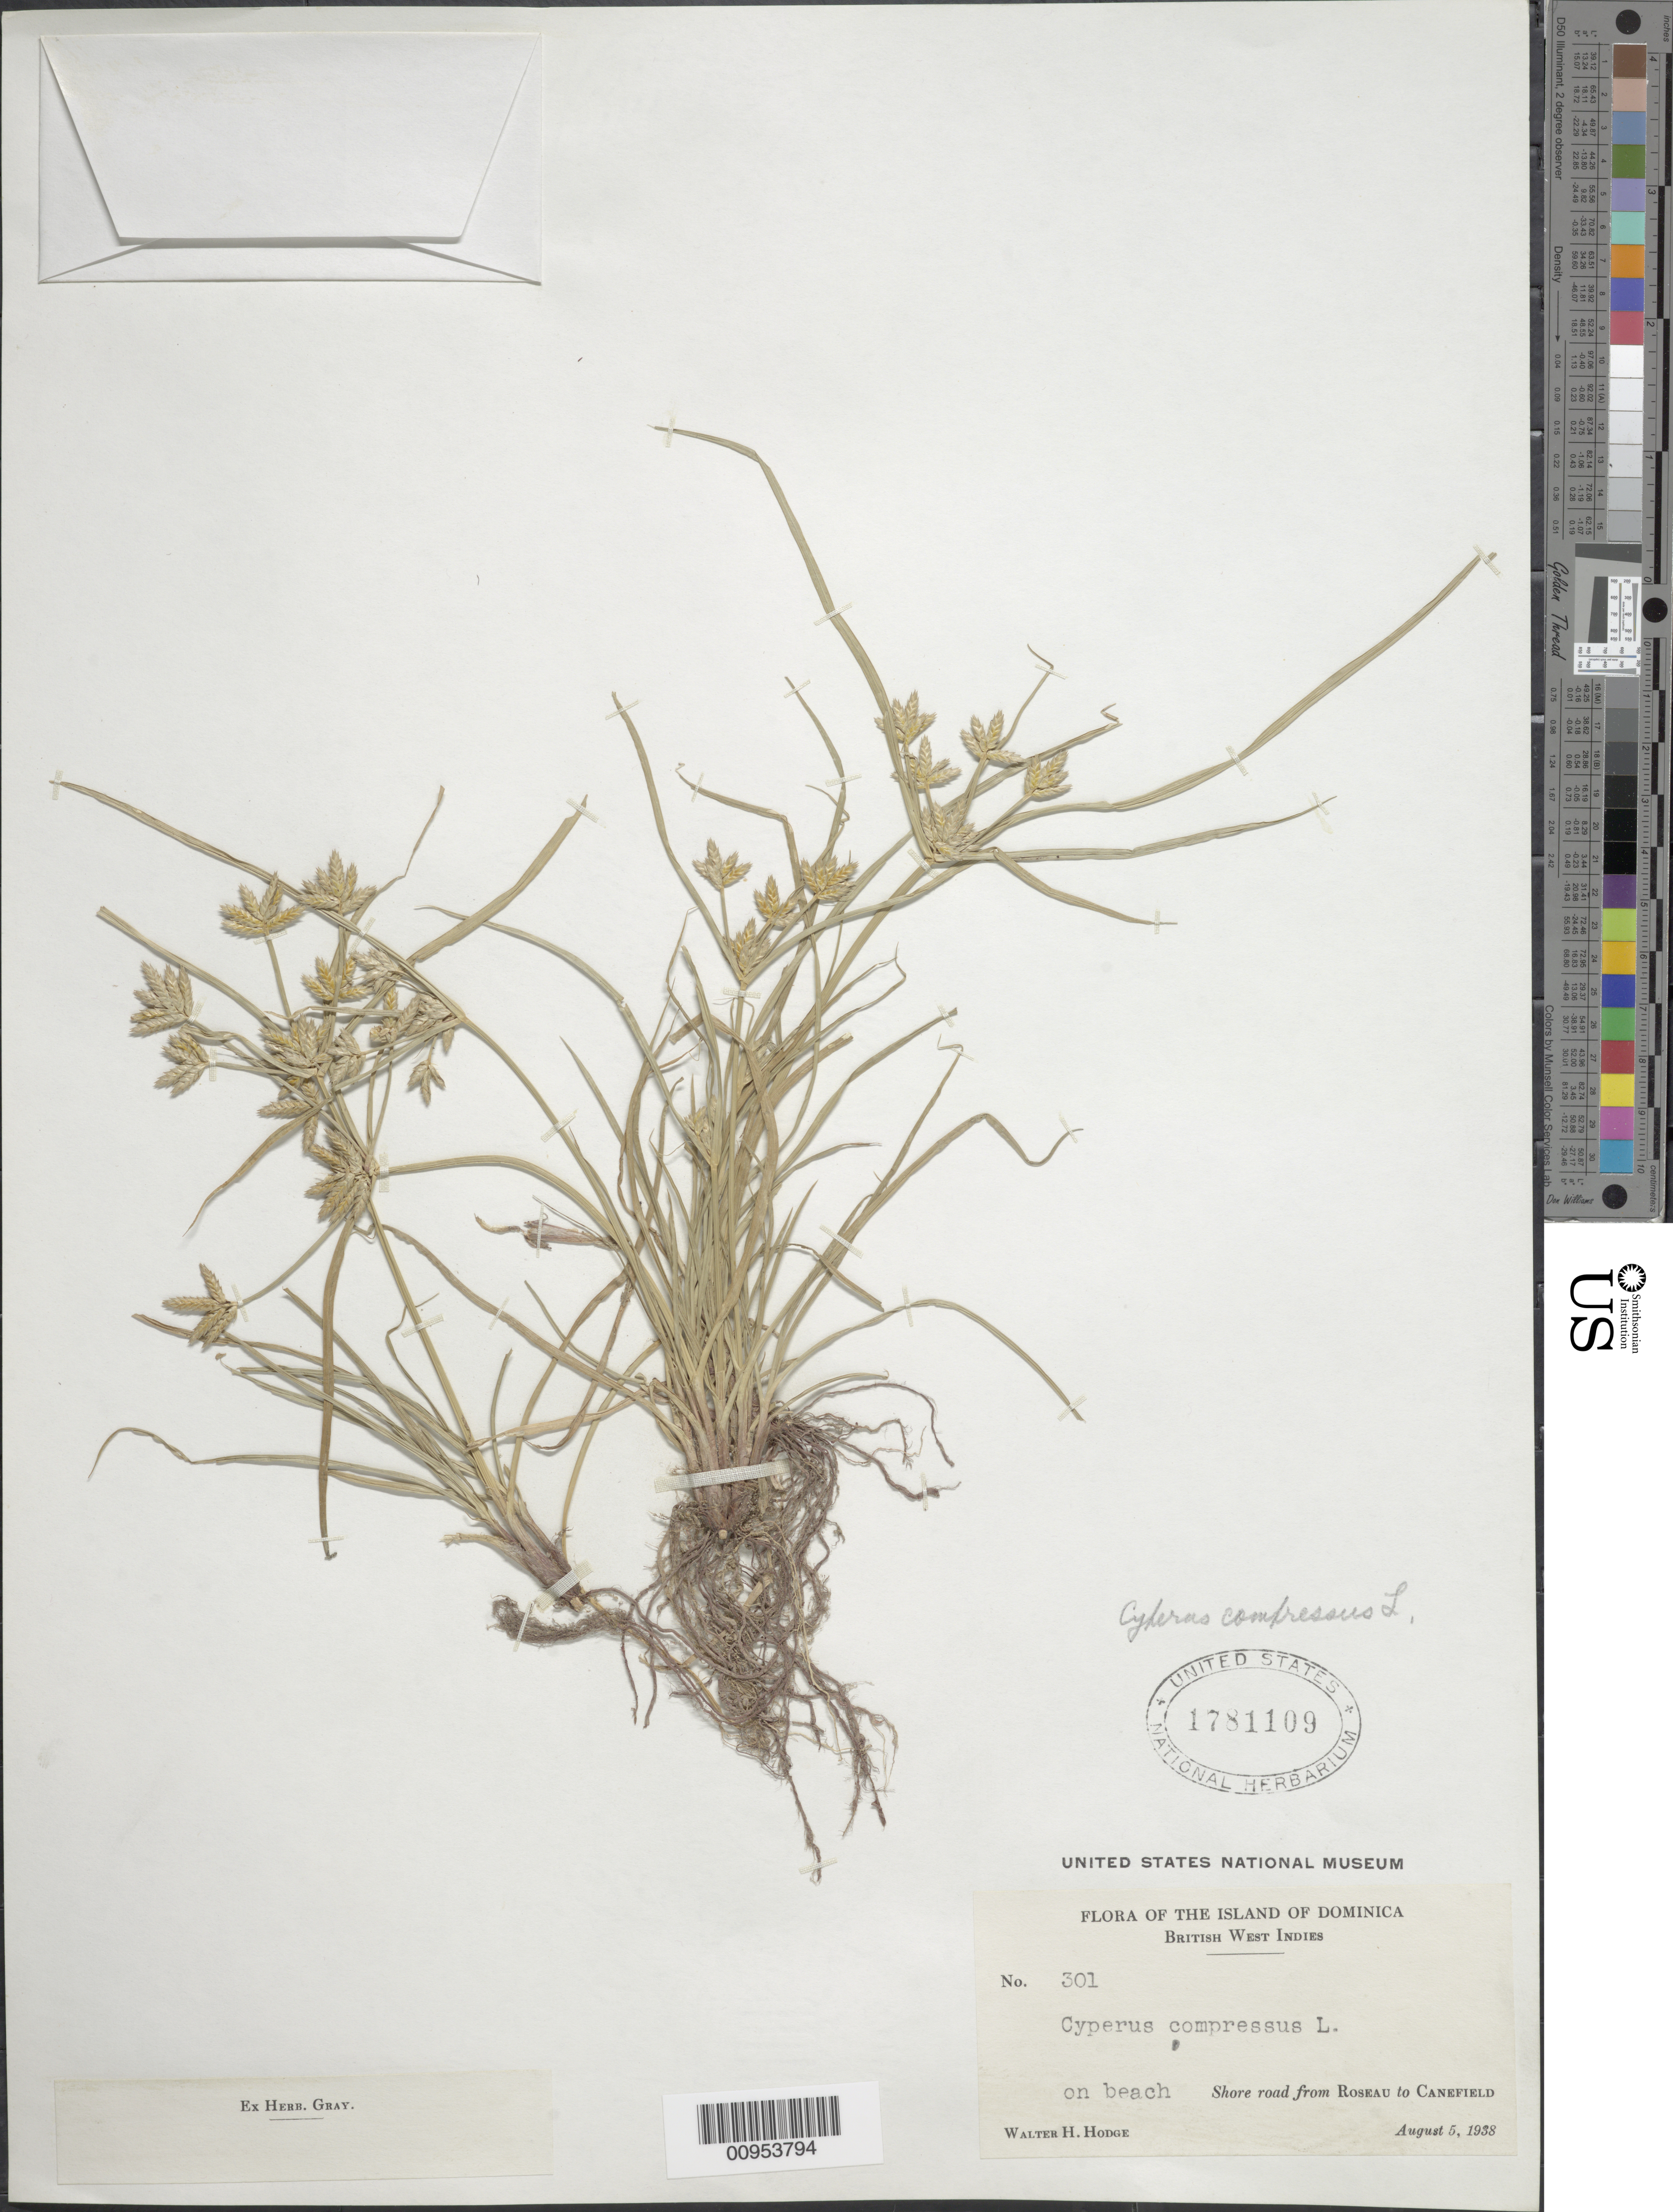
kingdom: Plantae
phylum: Tracheophyta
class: Liliopsida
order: Poales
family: Cyperaceae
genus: Cyperus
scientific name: Cyperus compressus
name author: L.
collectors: W. Hodge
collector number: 301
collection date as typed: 05 Aug 1938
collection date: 1938-08-05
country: Dominica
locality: Beach, shore road from Roseau to Canefield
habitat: On beach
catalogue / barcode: US 1781109